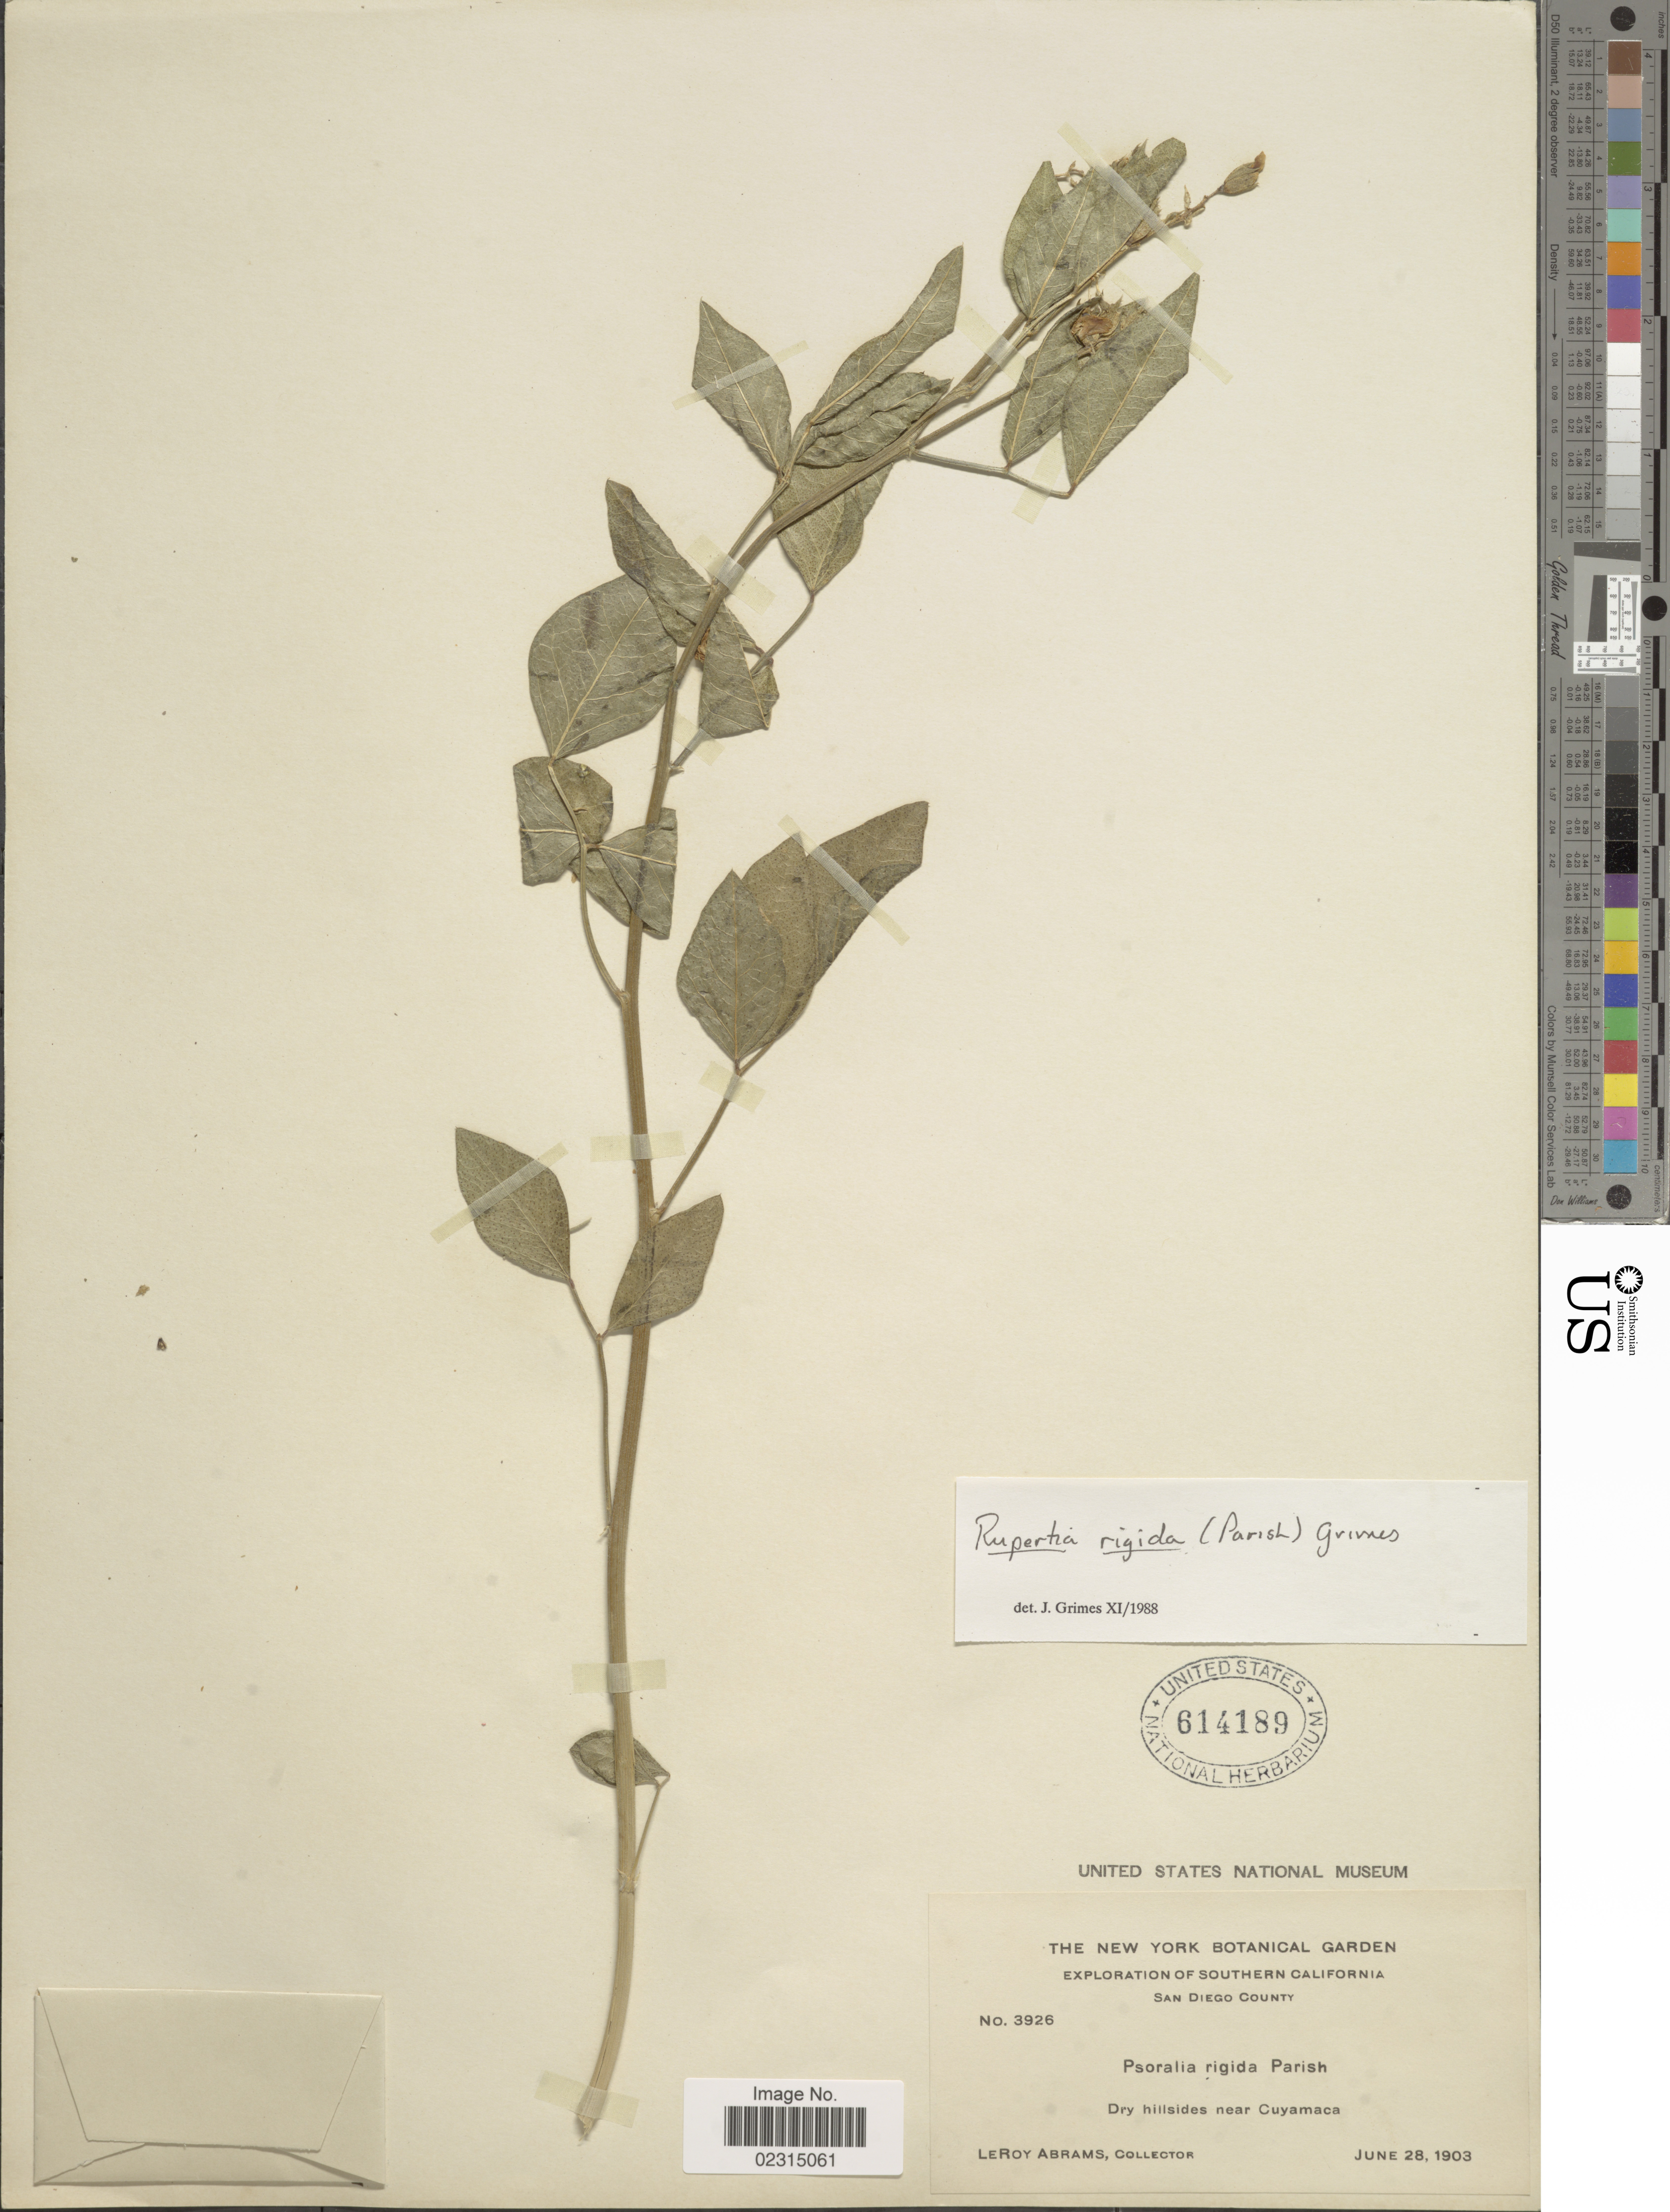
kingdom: Plantae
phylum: Tracheophyta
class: Magnoliopsida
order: Fabales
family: Fabaceae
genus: Rupertia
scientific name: Rupertia rigida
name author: (Parish) J.W. Grimes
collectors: L. Abrams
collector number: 3926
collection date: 1903-06-28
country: United States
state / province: California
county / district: San Diego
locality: Southern California, San Diego County, Dry hillsides near Cuyamaca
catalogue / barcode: US 614189